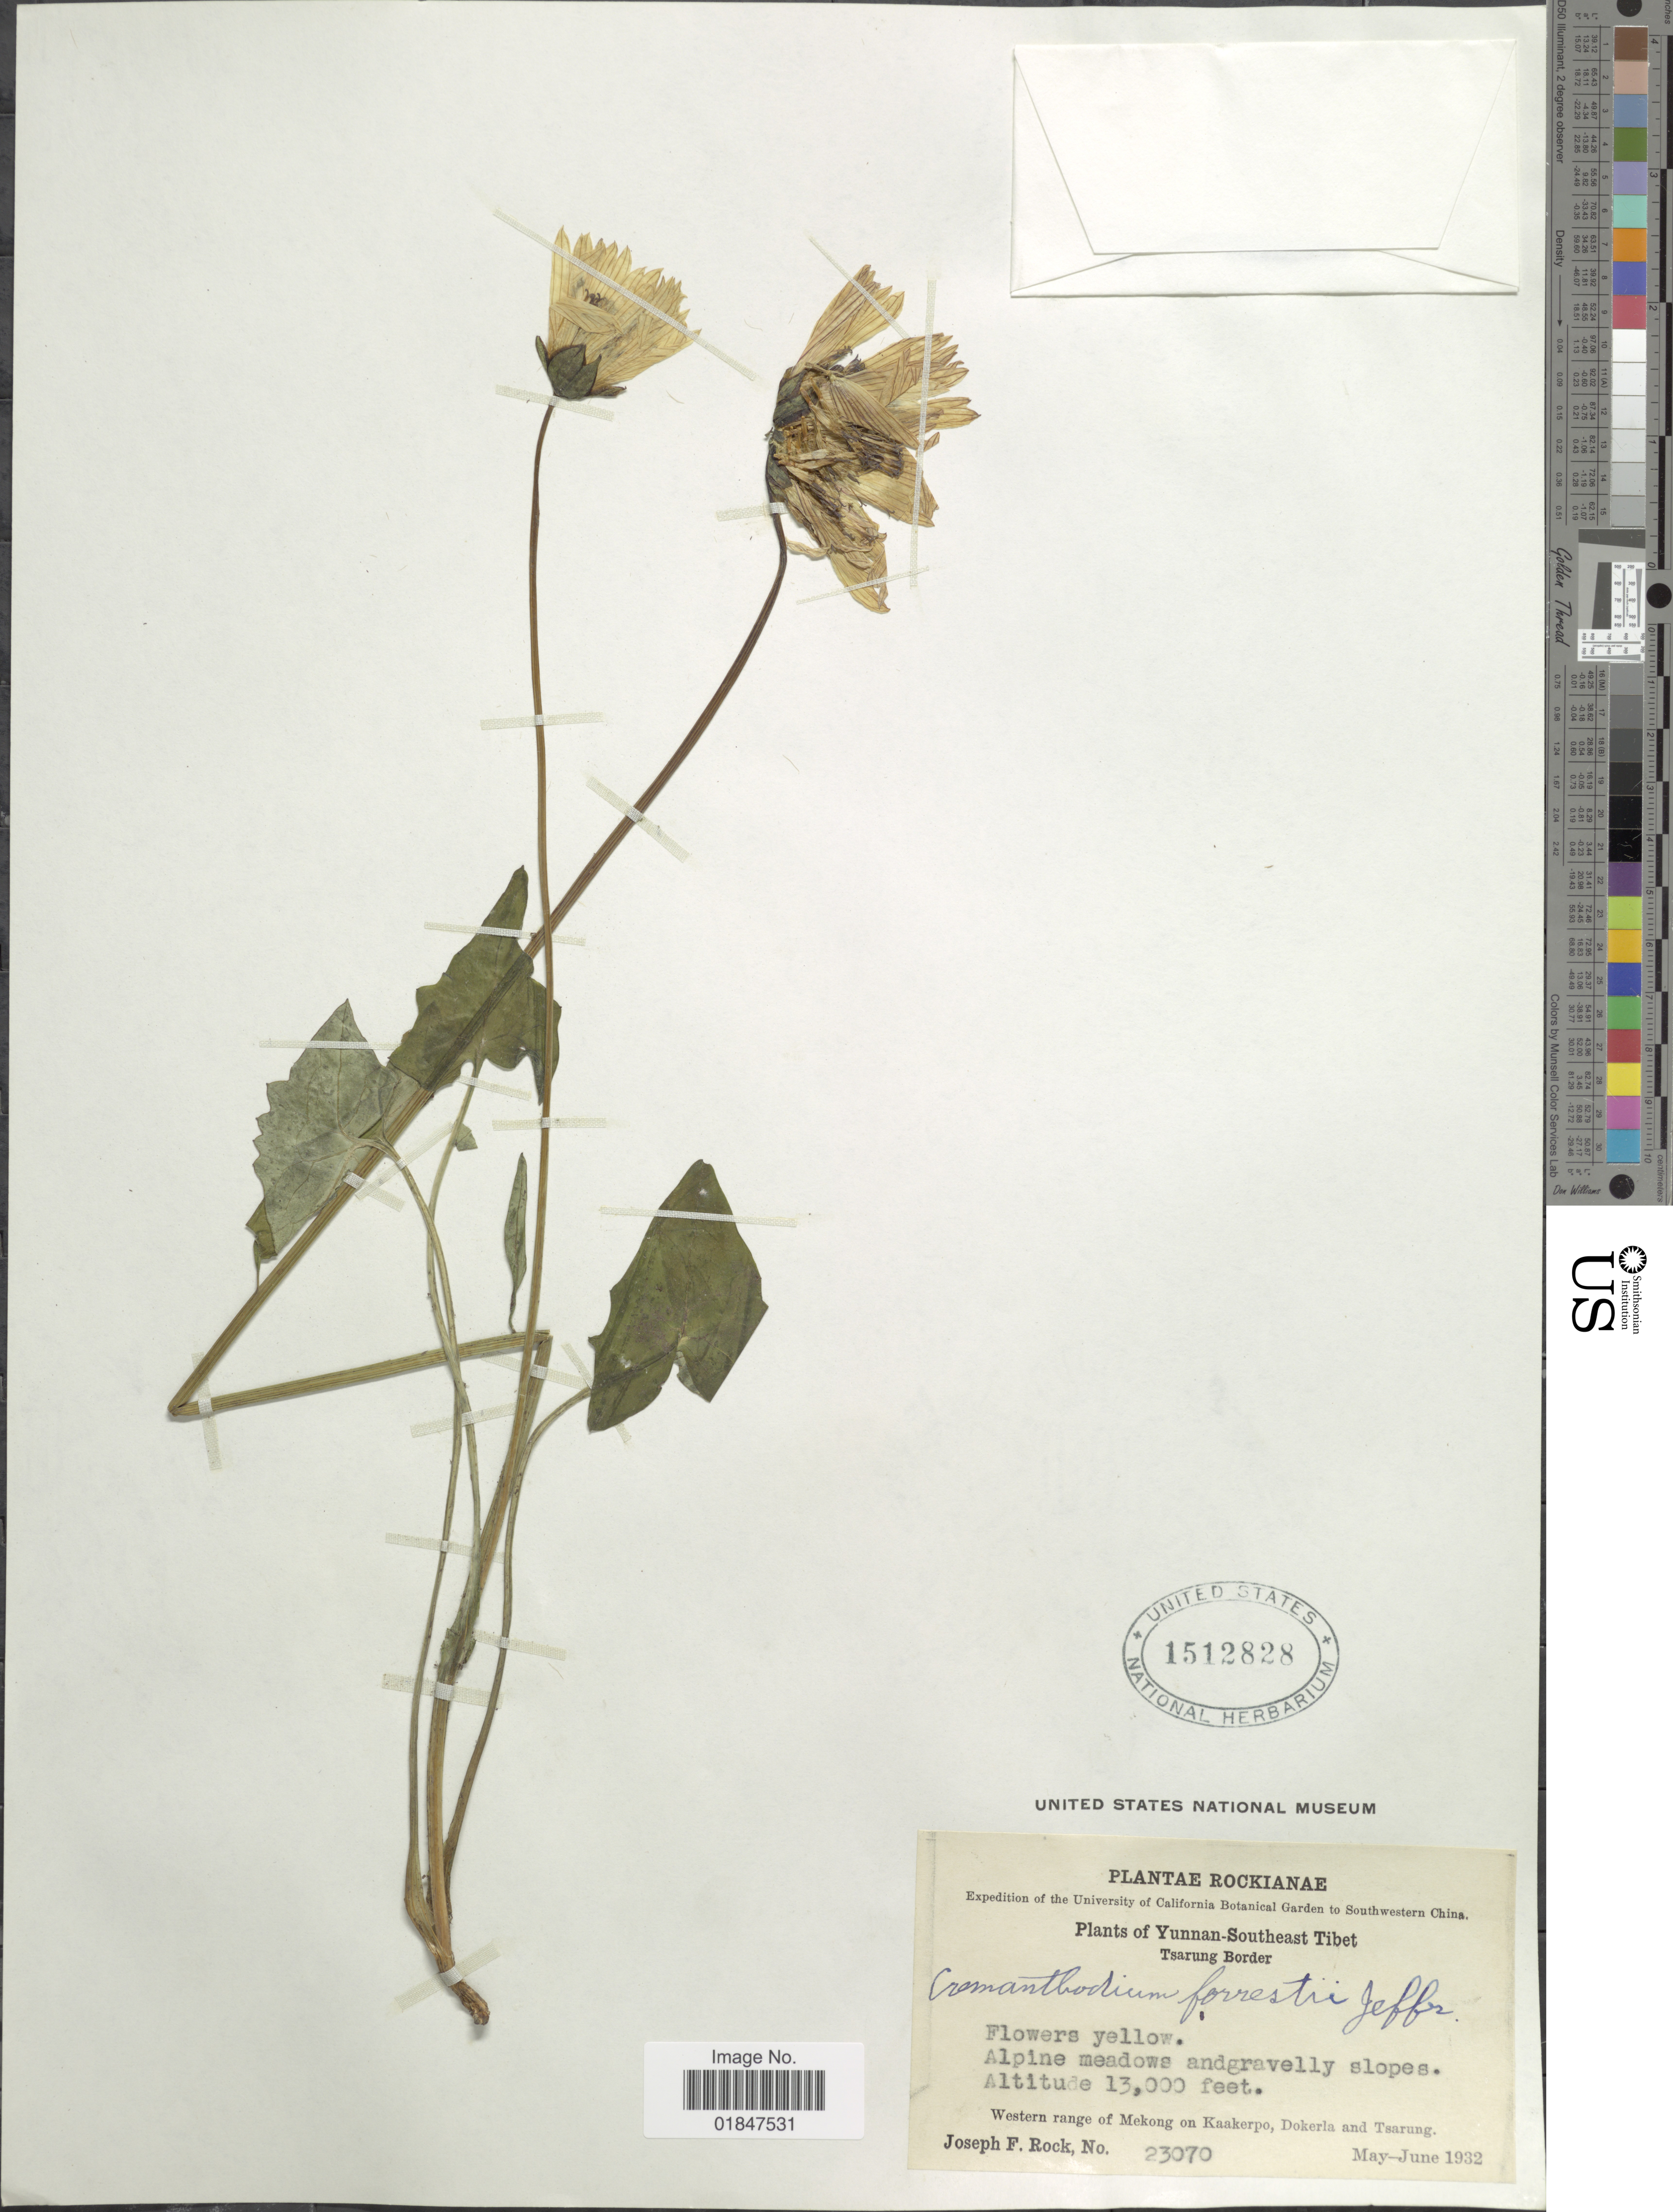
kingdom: Plantae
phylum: Tracheophyta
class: Magnoliopsida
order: Asterales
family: Asteraceae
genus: Cremanthodium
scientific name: Cremanthodium forrestii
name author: Jeffrey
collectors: J. F. Rock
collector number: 23070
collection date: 1932-05/1932-07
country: China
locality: Yunnan-Southeast Tibet, Tsarung Border, Western range of Mekong on Kaakerpo, Dokeria and Tsarung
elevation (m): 3962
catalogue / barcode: US 1512828